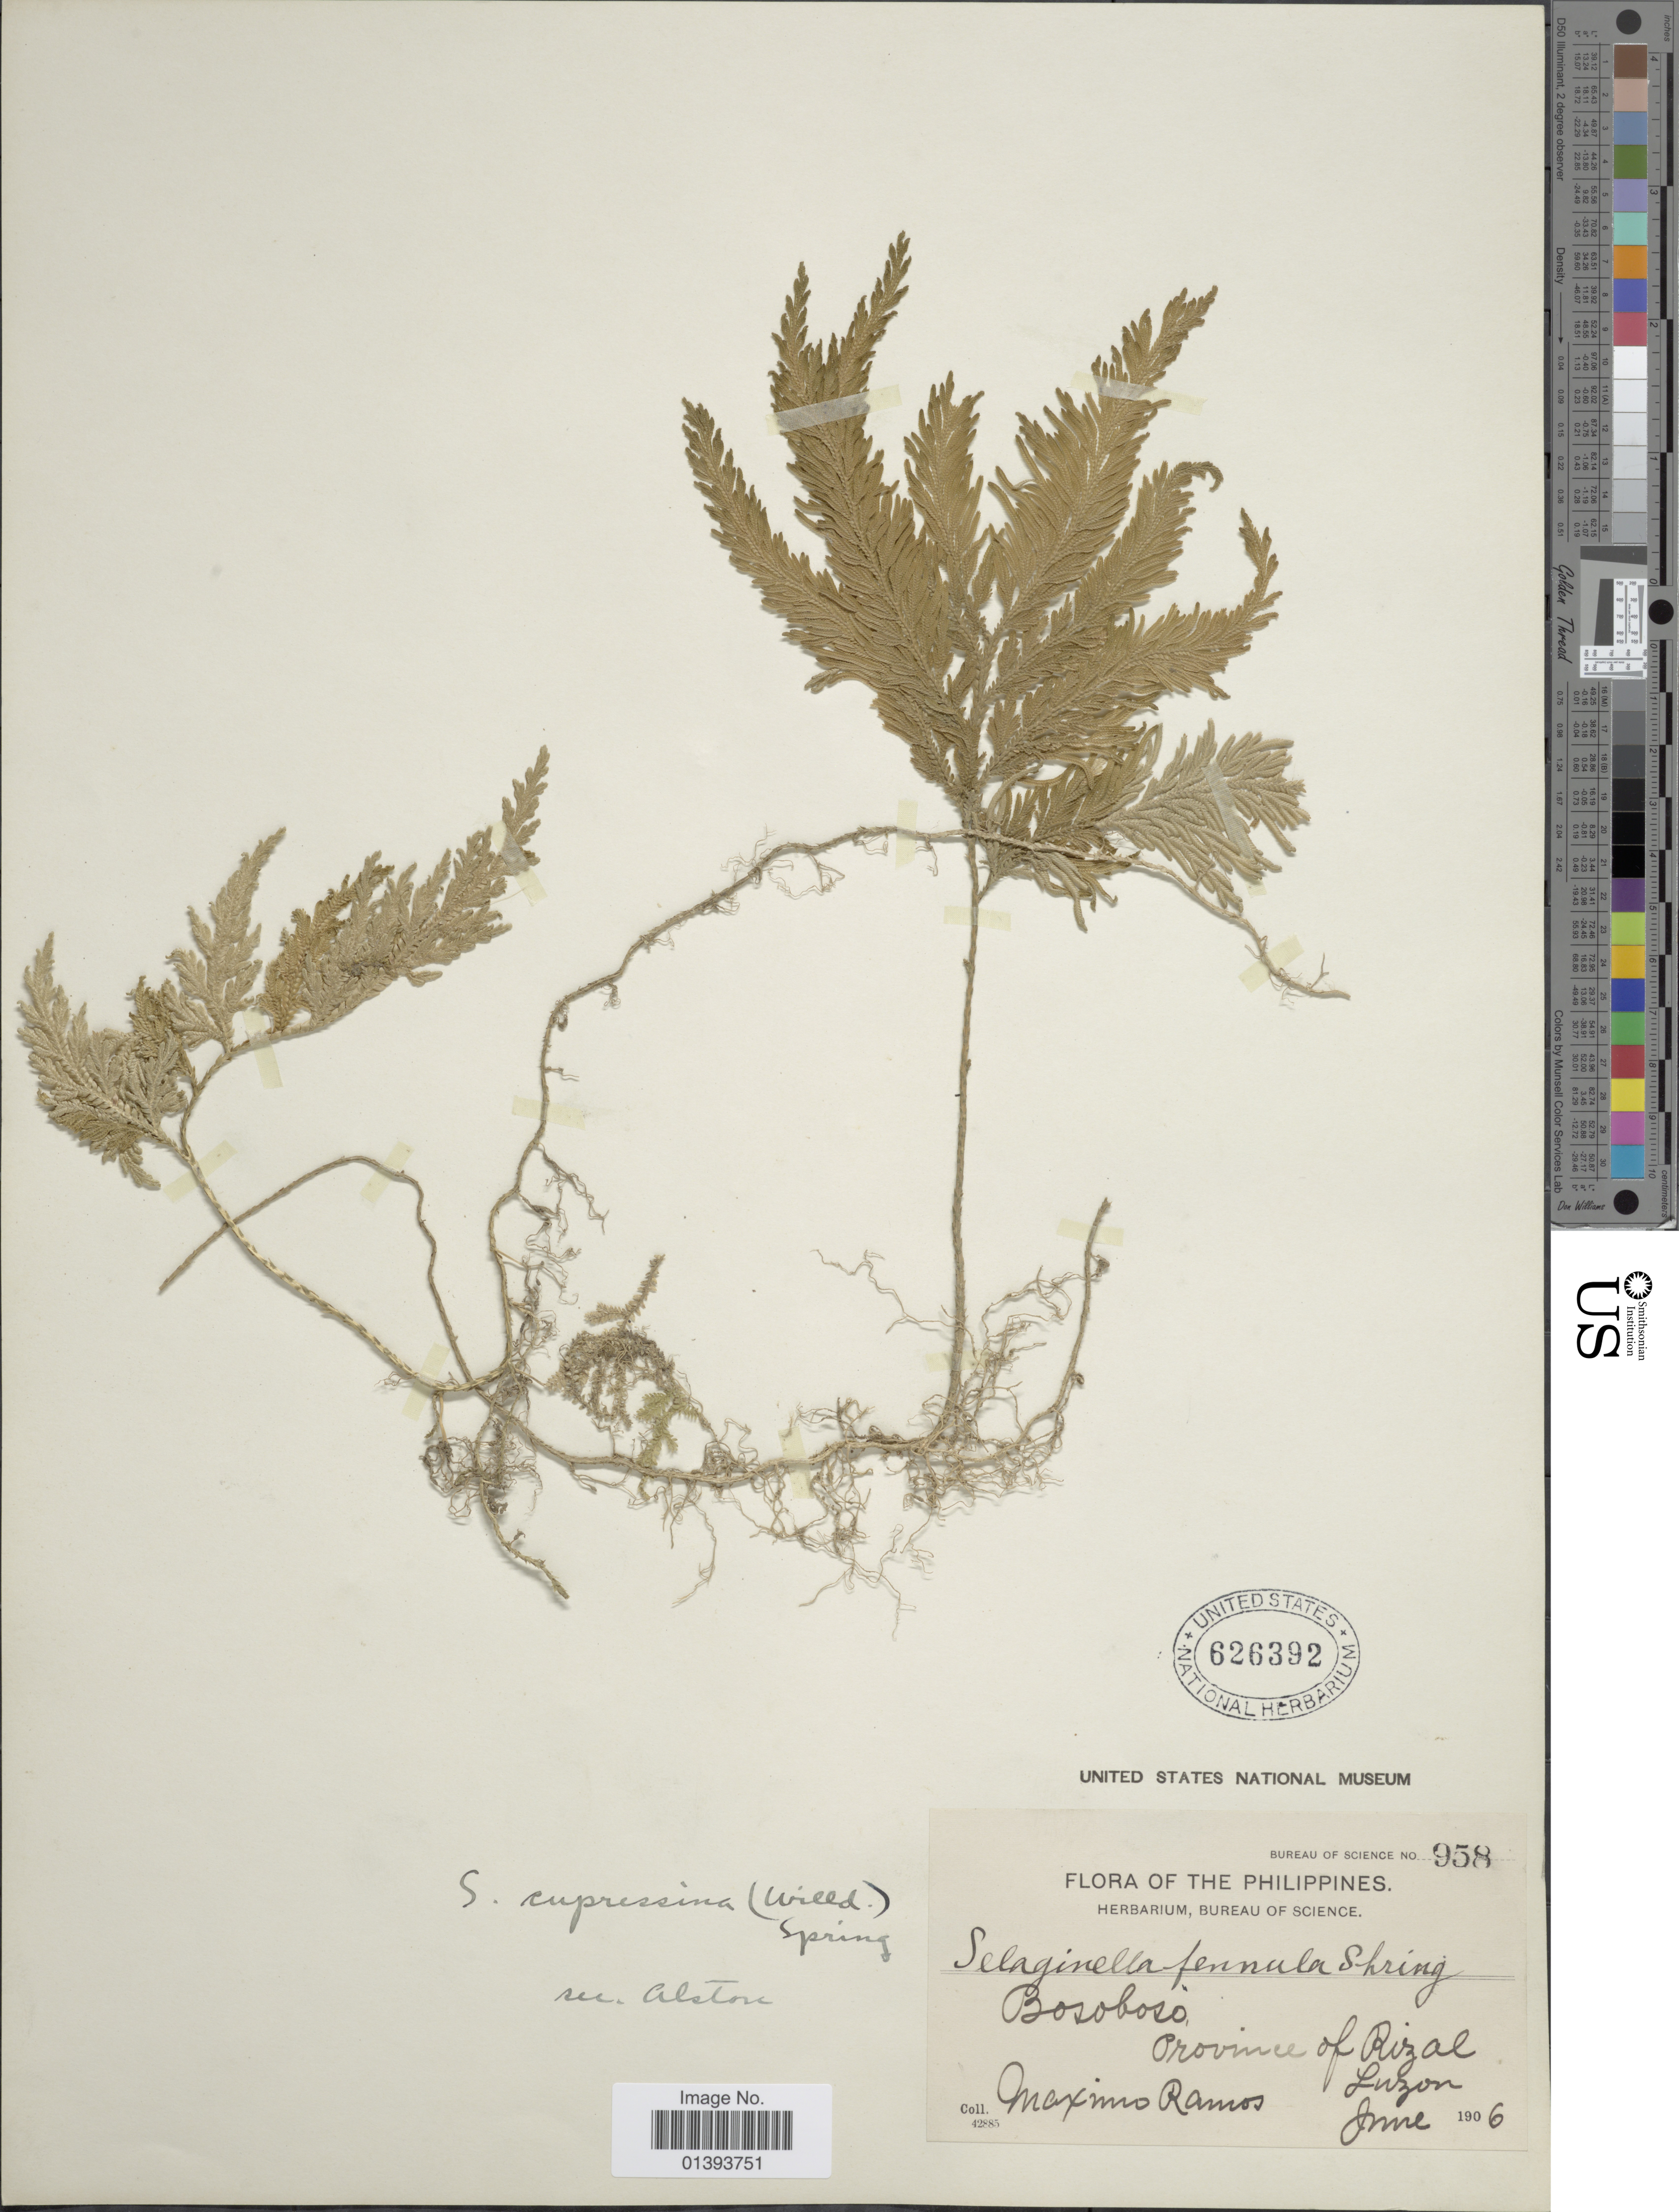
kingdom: Plantae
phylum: Tracheophyta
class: Lycopodiopsida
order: Selaginellales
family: Selaginellaceae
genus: Selaginella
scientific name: Selaginella cupressina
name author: (Willd.) Spring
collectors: M. Ramos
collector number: Bureau of Science 958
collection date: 1906-06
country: Philippines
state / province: Central Luzon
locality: Bosoboso, Province of Rizal, Luzon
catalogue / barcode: US 626392